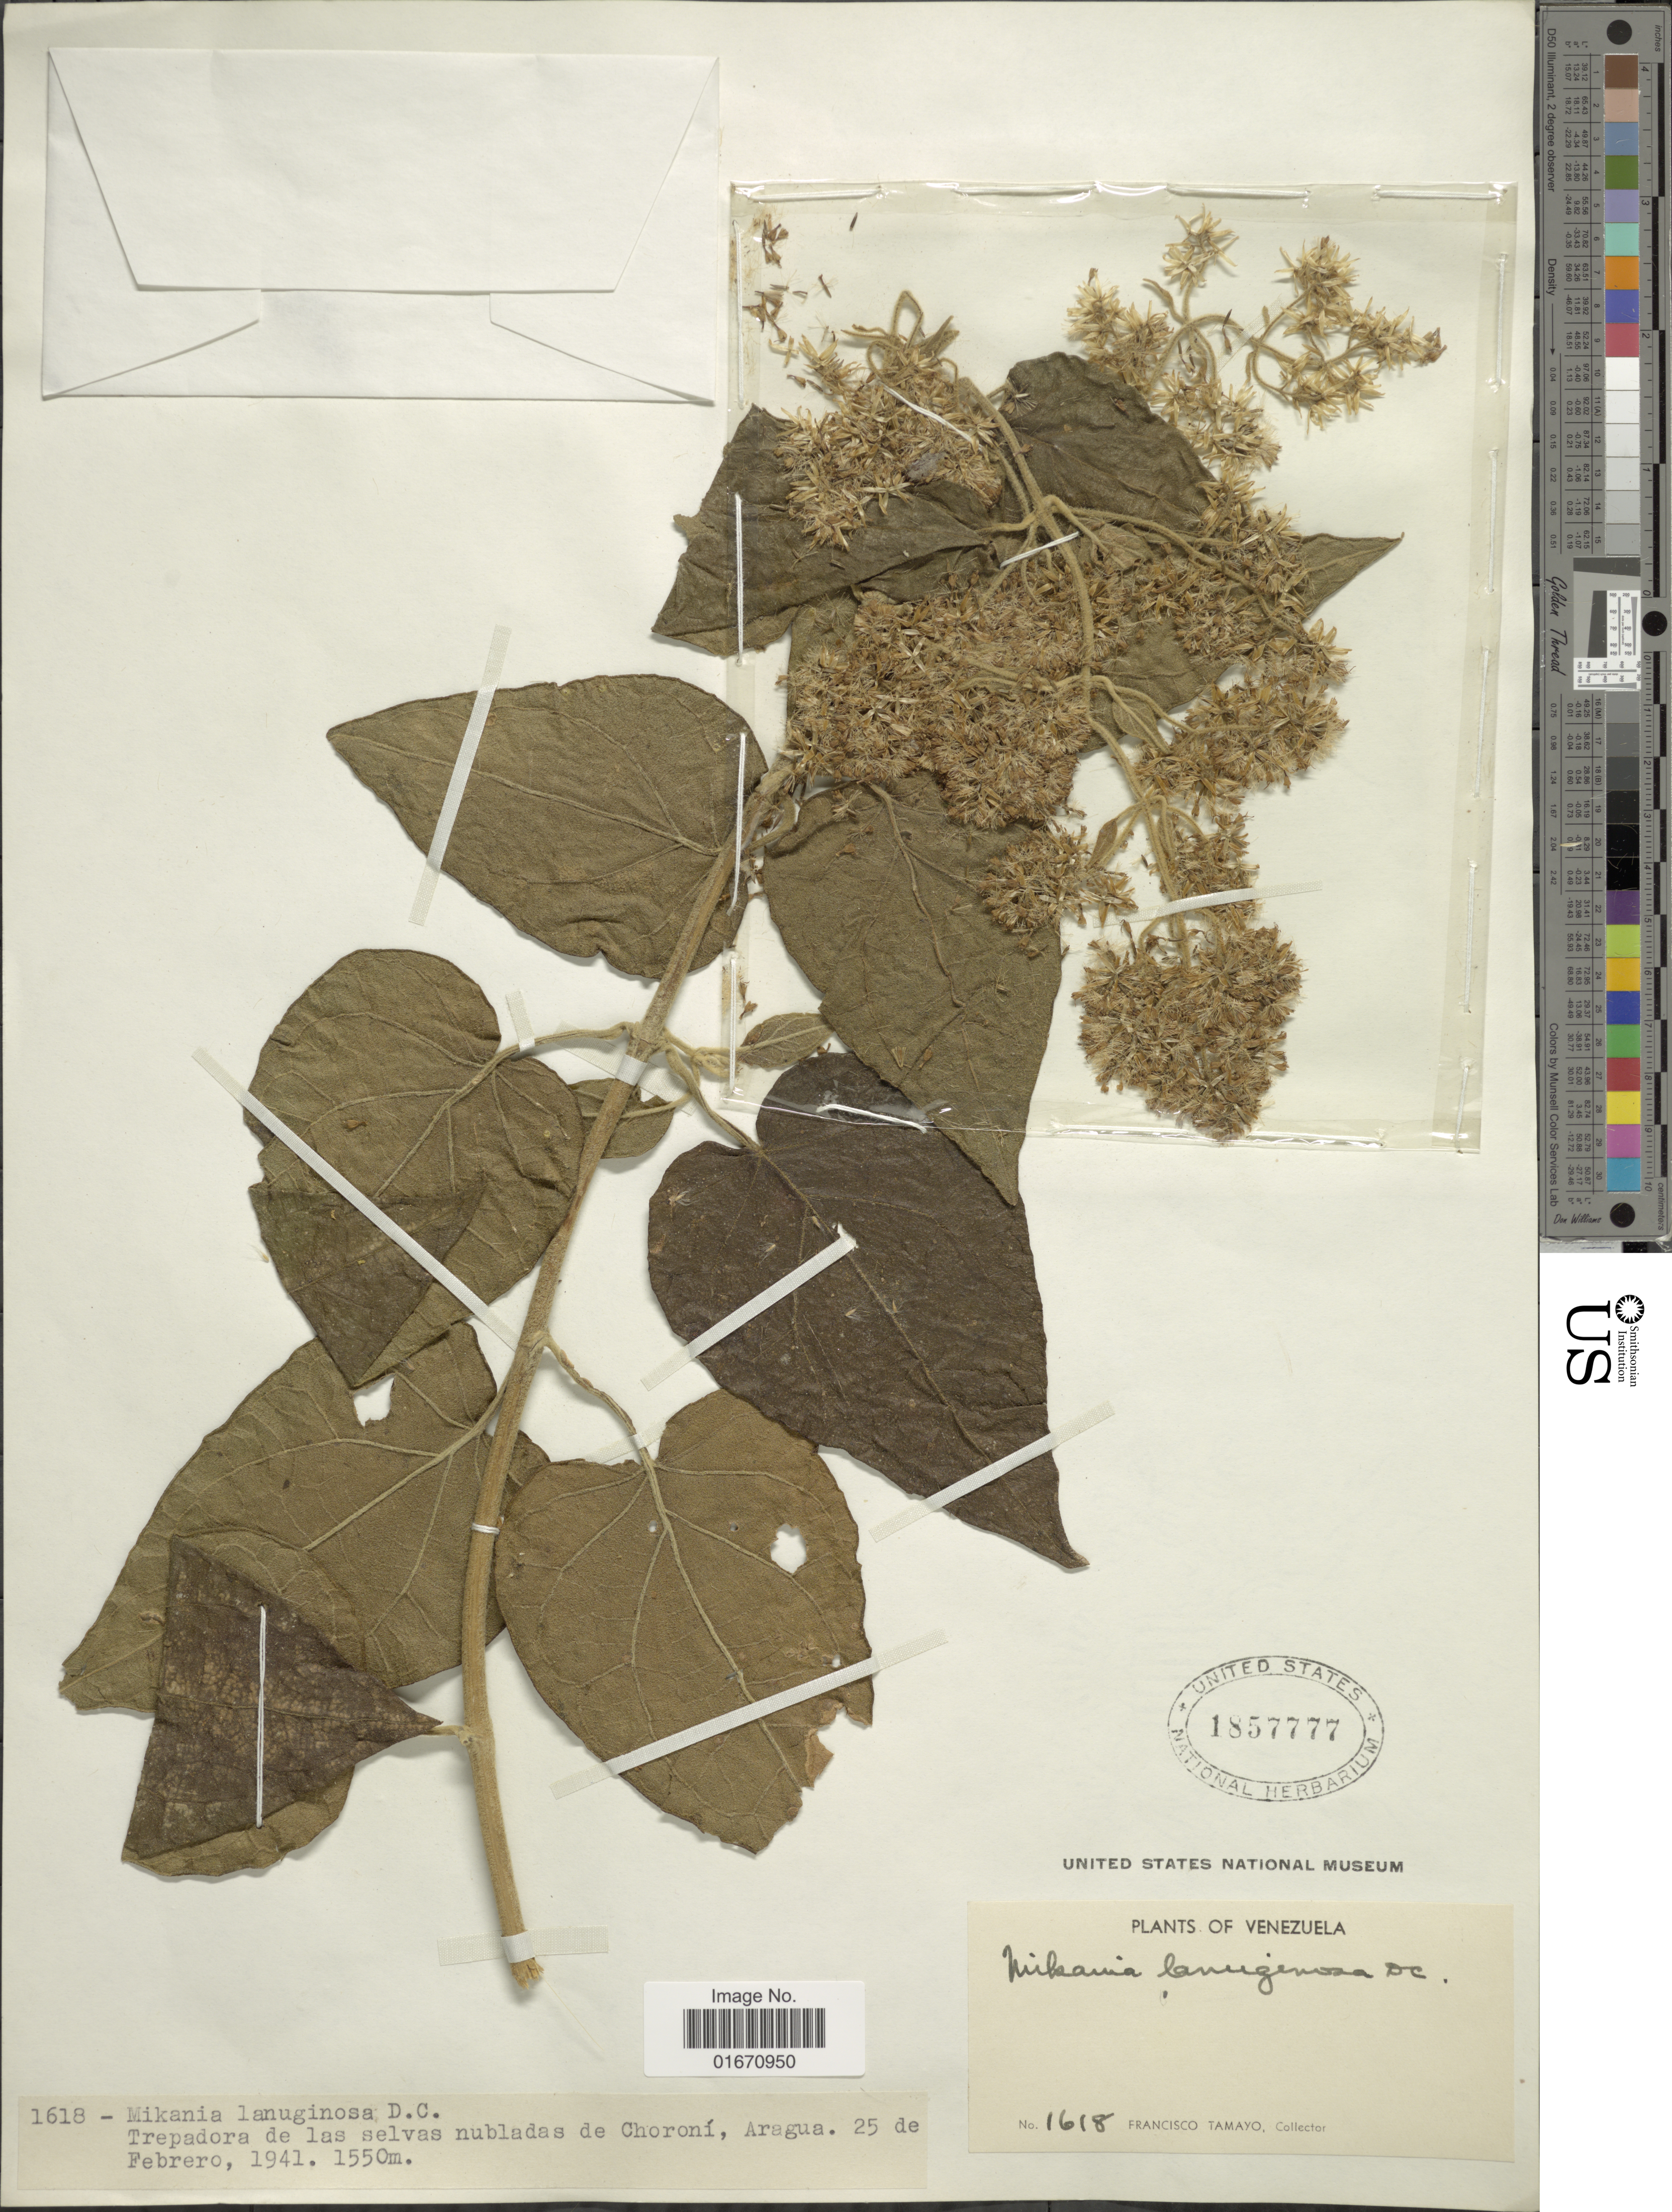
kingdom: Plantae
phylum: Tracheophyta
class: Magnoliopsida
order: Asterales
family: Asteraceae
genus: Mikania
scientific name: Mikania banisteriae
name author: DC.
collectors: F. Tamayo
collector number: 1618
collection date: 1941-02-25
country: Venezuela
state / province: Aragua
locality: Trepadora de las selvas nubladas de Choroni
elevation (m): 1550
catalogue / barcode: US 1857777